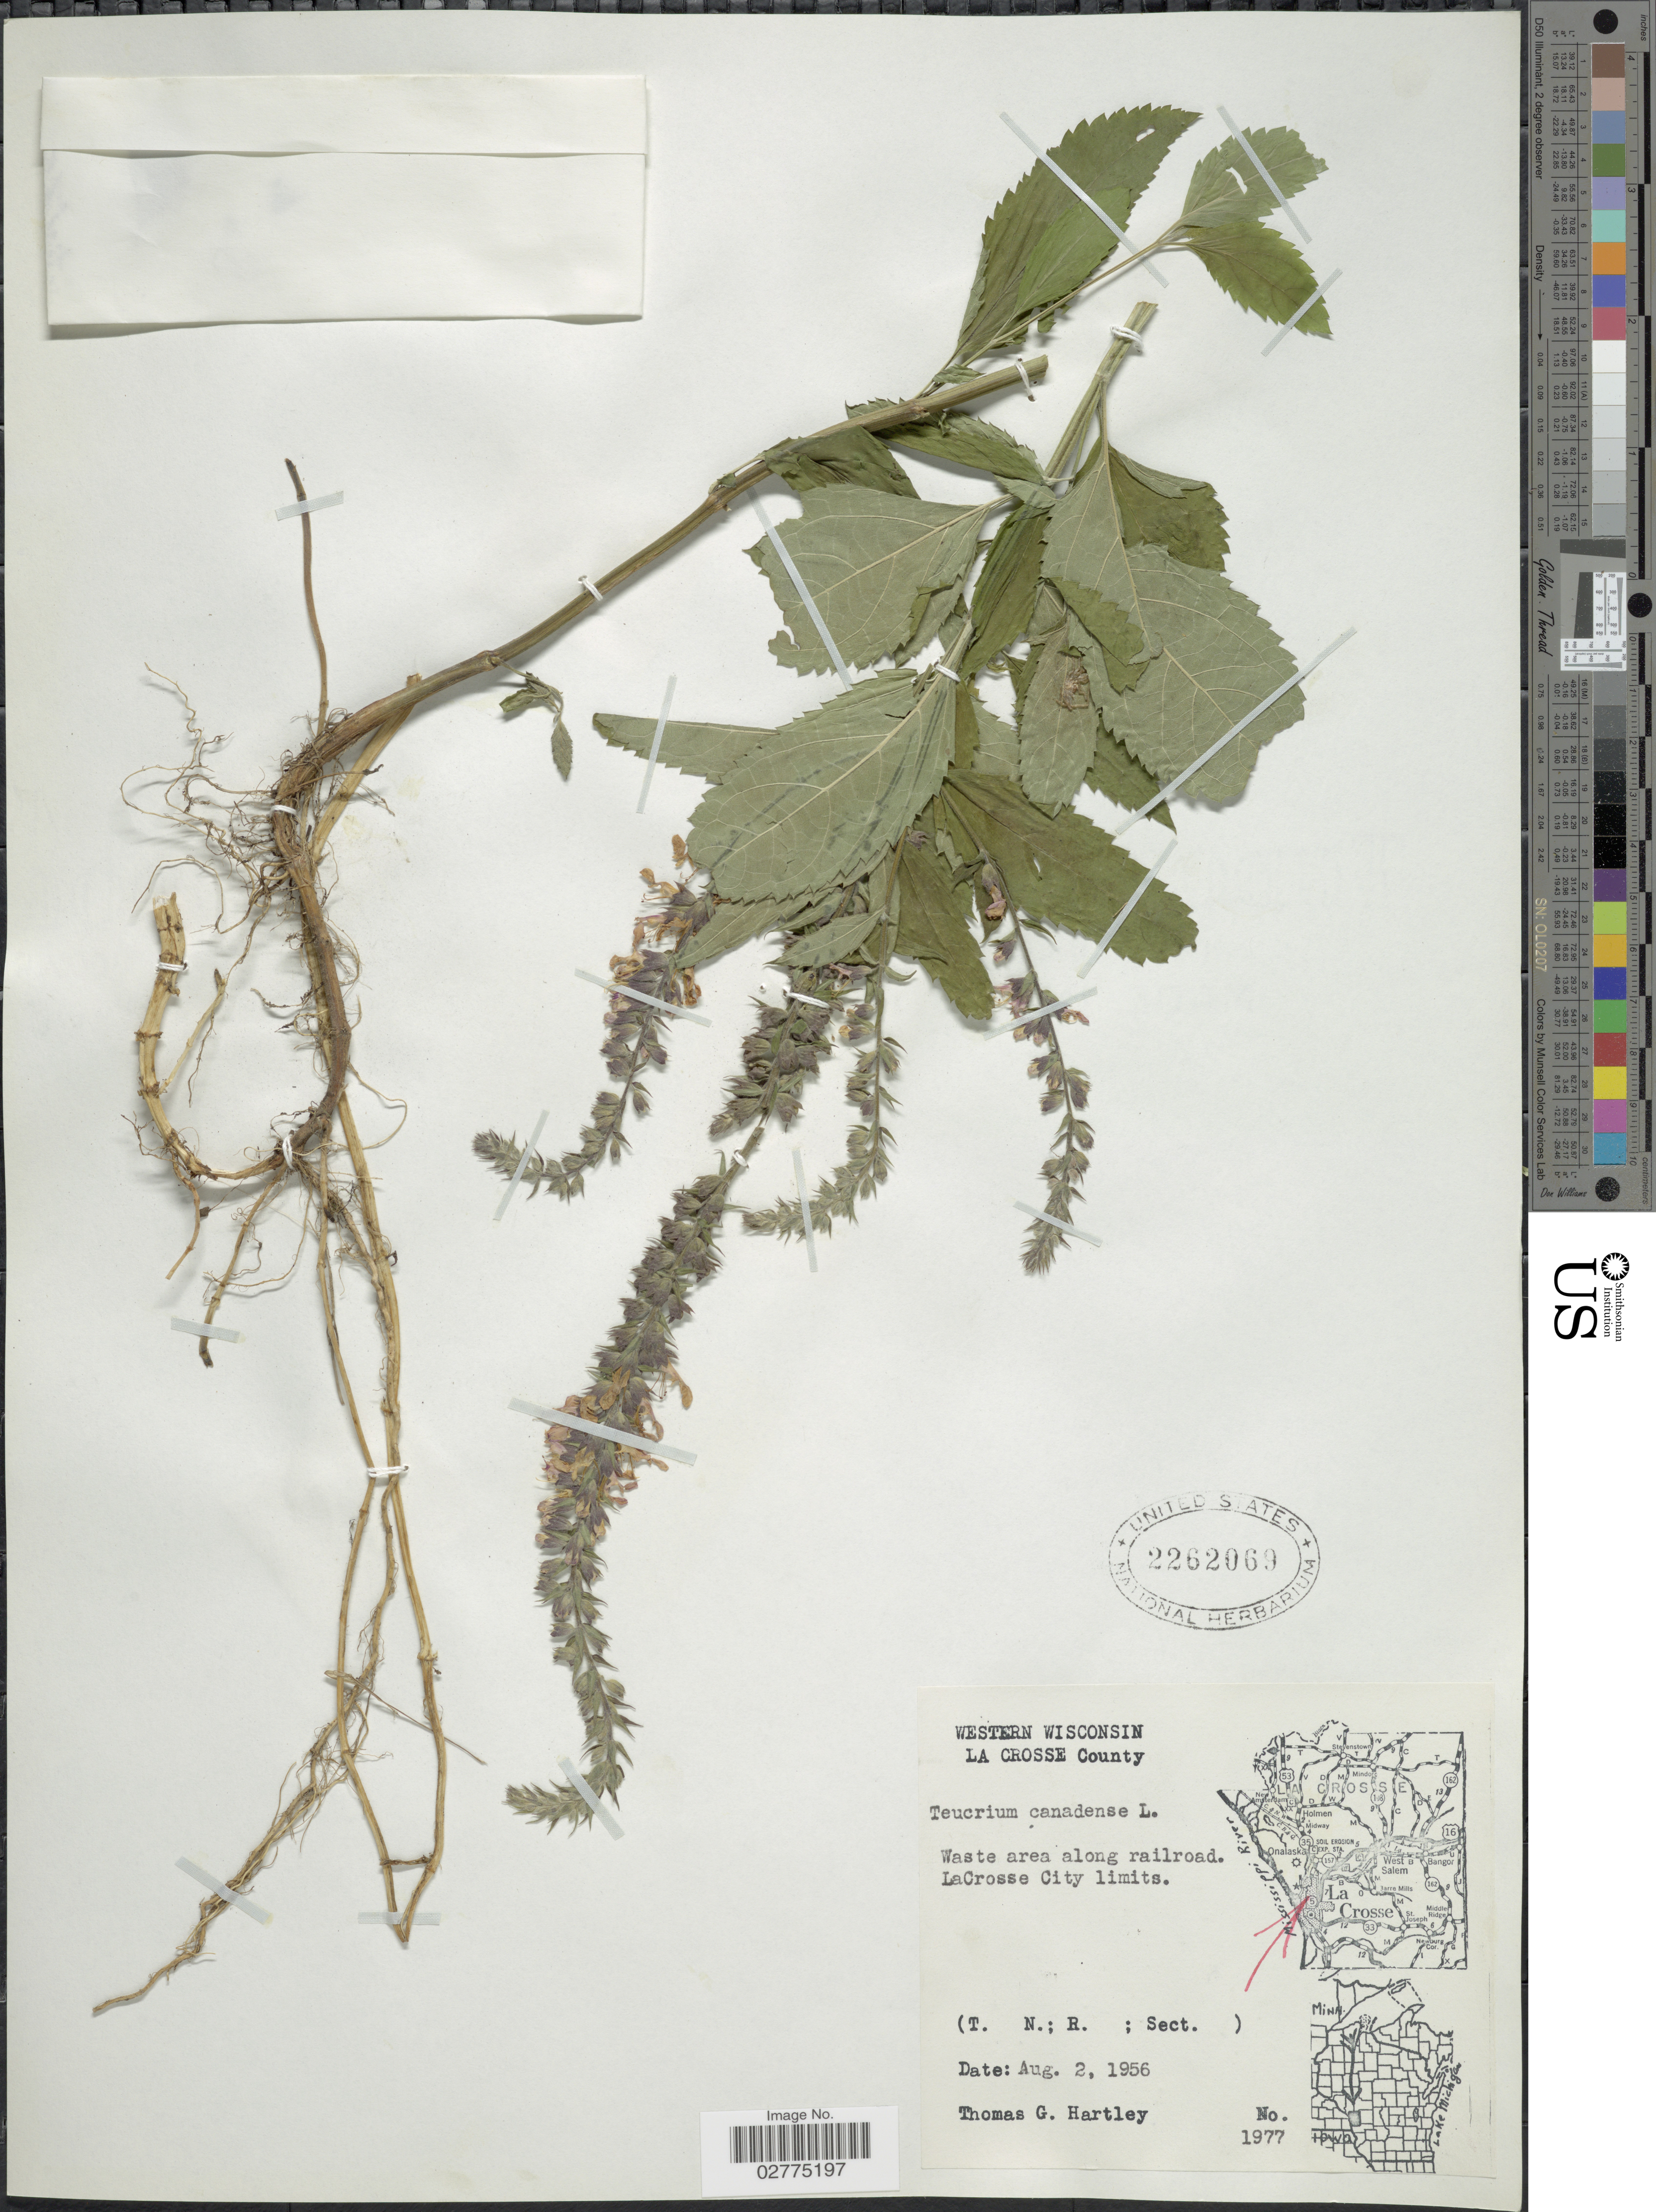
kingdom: Plantae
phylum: Tracheophyta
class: Magnoliopsida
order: Lamiales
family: Lamiaceae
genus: Teucrium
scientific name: Teucrium canadense var. occidentale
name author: (A. Gray) E. M. McClint. & Epling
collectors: T. G. Hartley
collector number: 1977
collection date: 1956-08-02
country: United States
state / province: Wisconsin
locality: La Crosse County, Waste area along railroad, LaCrosse City limits.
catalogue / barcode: US 2262069